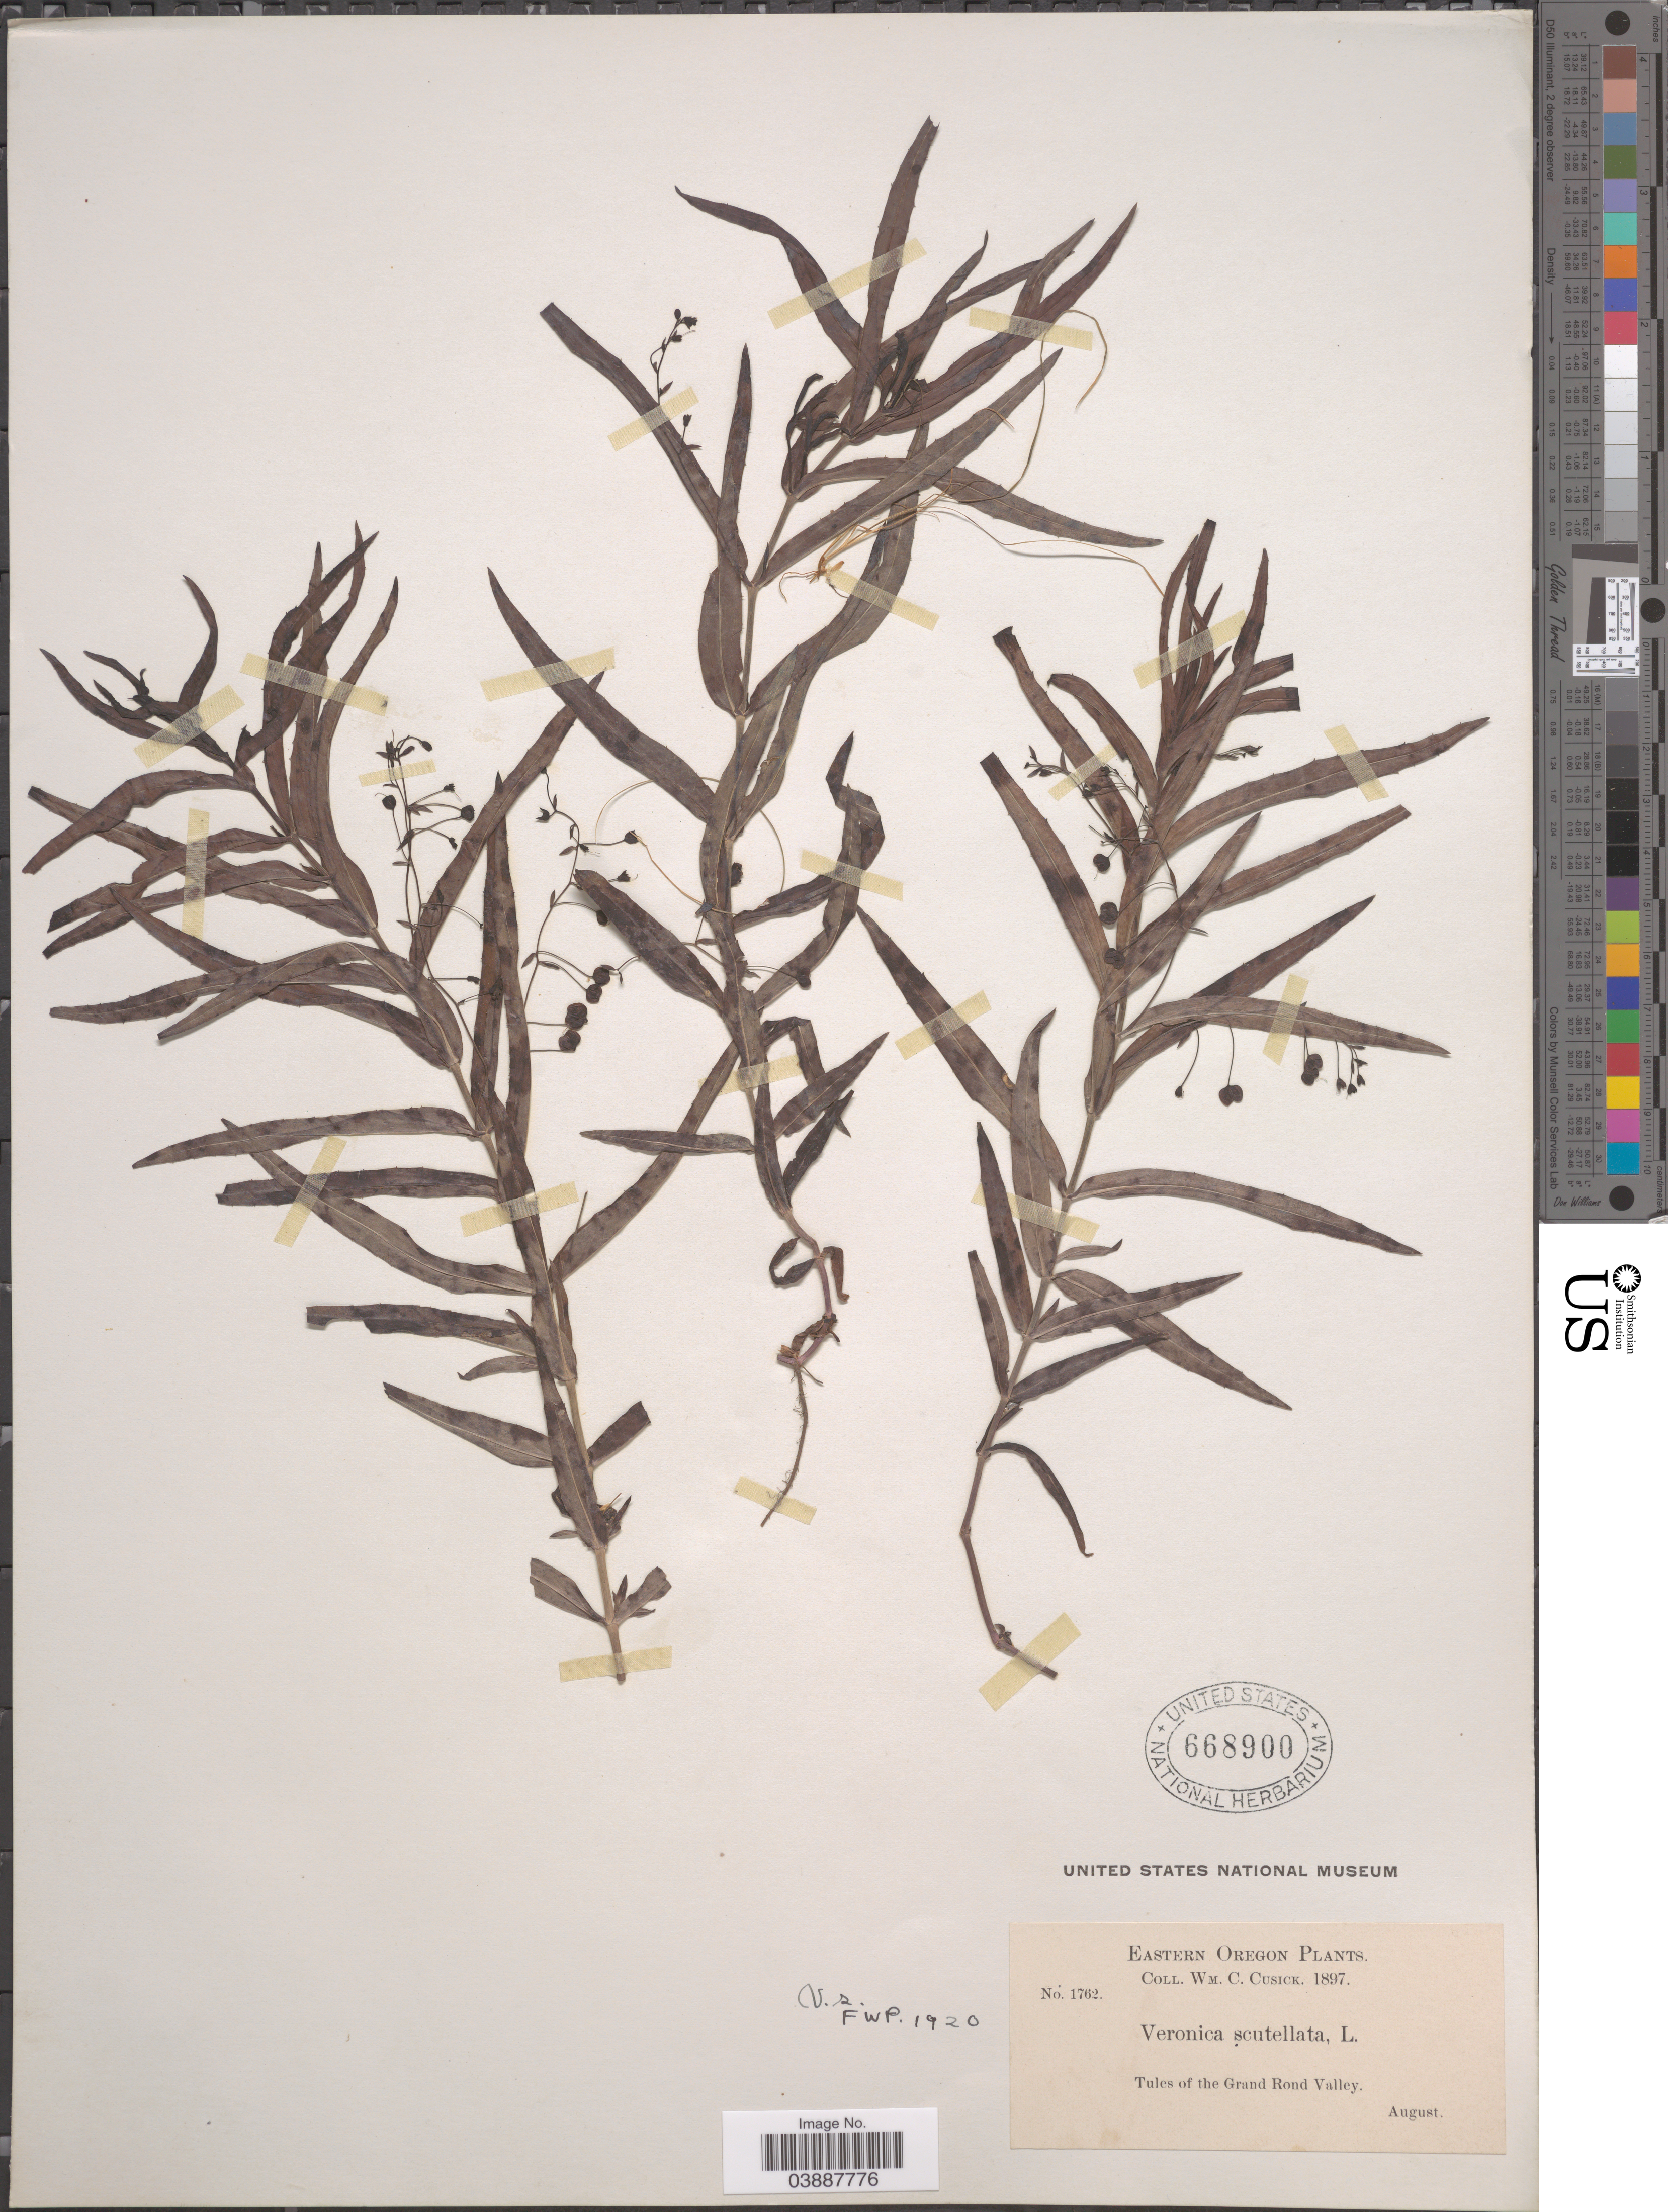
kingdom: Plantae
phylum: Tracheophyta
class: Magnoliopsida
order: Lamiales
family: Plantaginaceae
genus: Veronica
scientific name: Veronica scutellata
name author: L.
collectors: W. C. Cusick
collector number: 1762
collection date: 1897-08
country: United States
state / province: Oregon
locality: Eastern Oregon. Tules of the Grand Rond Valley.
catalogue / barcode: US 668900